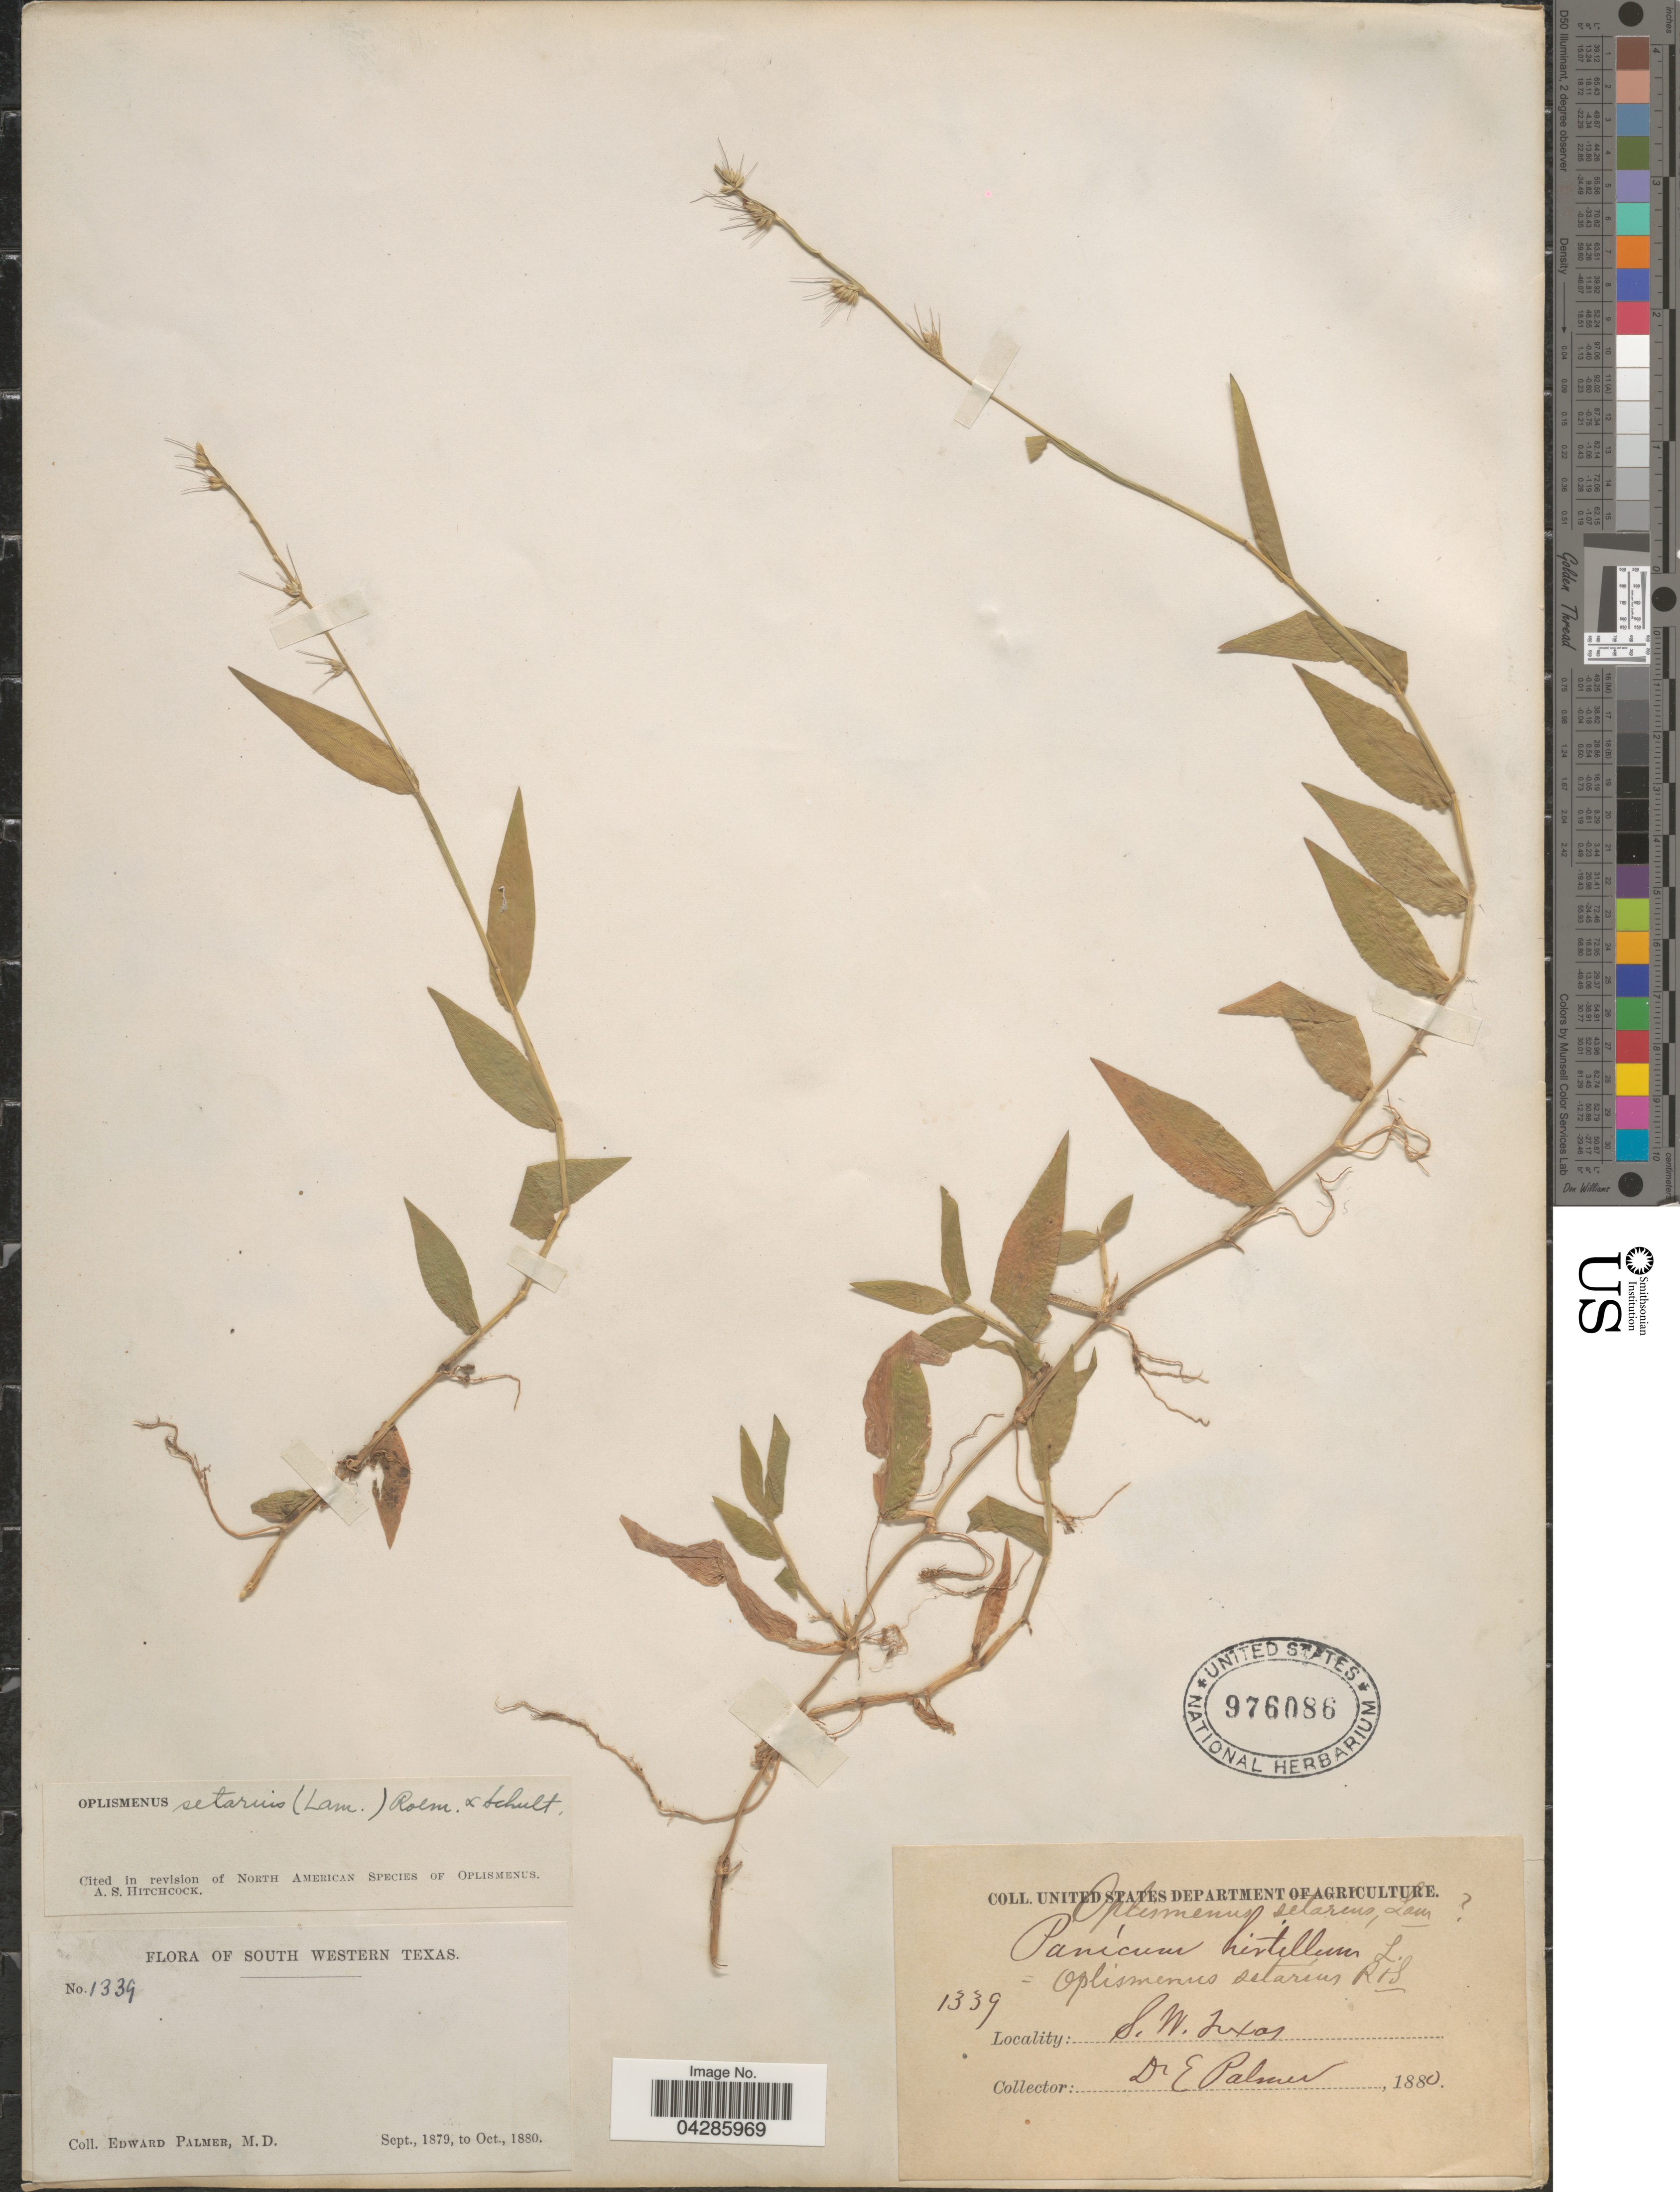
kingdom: Plantae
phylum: Tracheophyta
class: Liliopsida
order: Poales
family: Poaceae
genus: Oplismenus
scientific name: Oplismenus hirtellus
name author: (L.) P. Beauv.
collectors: E. Palmer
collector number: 1339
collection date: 1880-09/1880-10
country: United States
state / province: Texas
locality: South Western Texas.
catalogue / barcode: US 976086